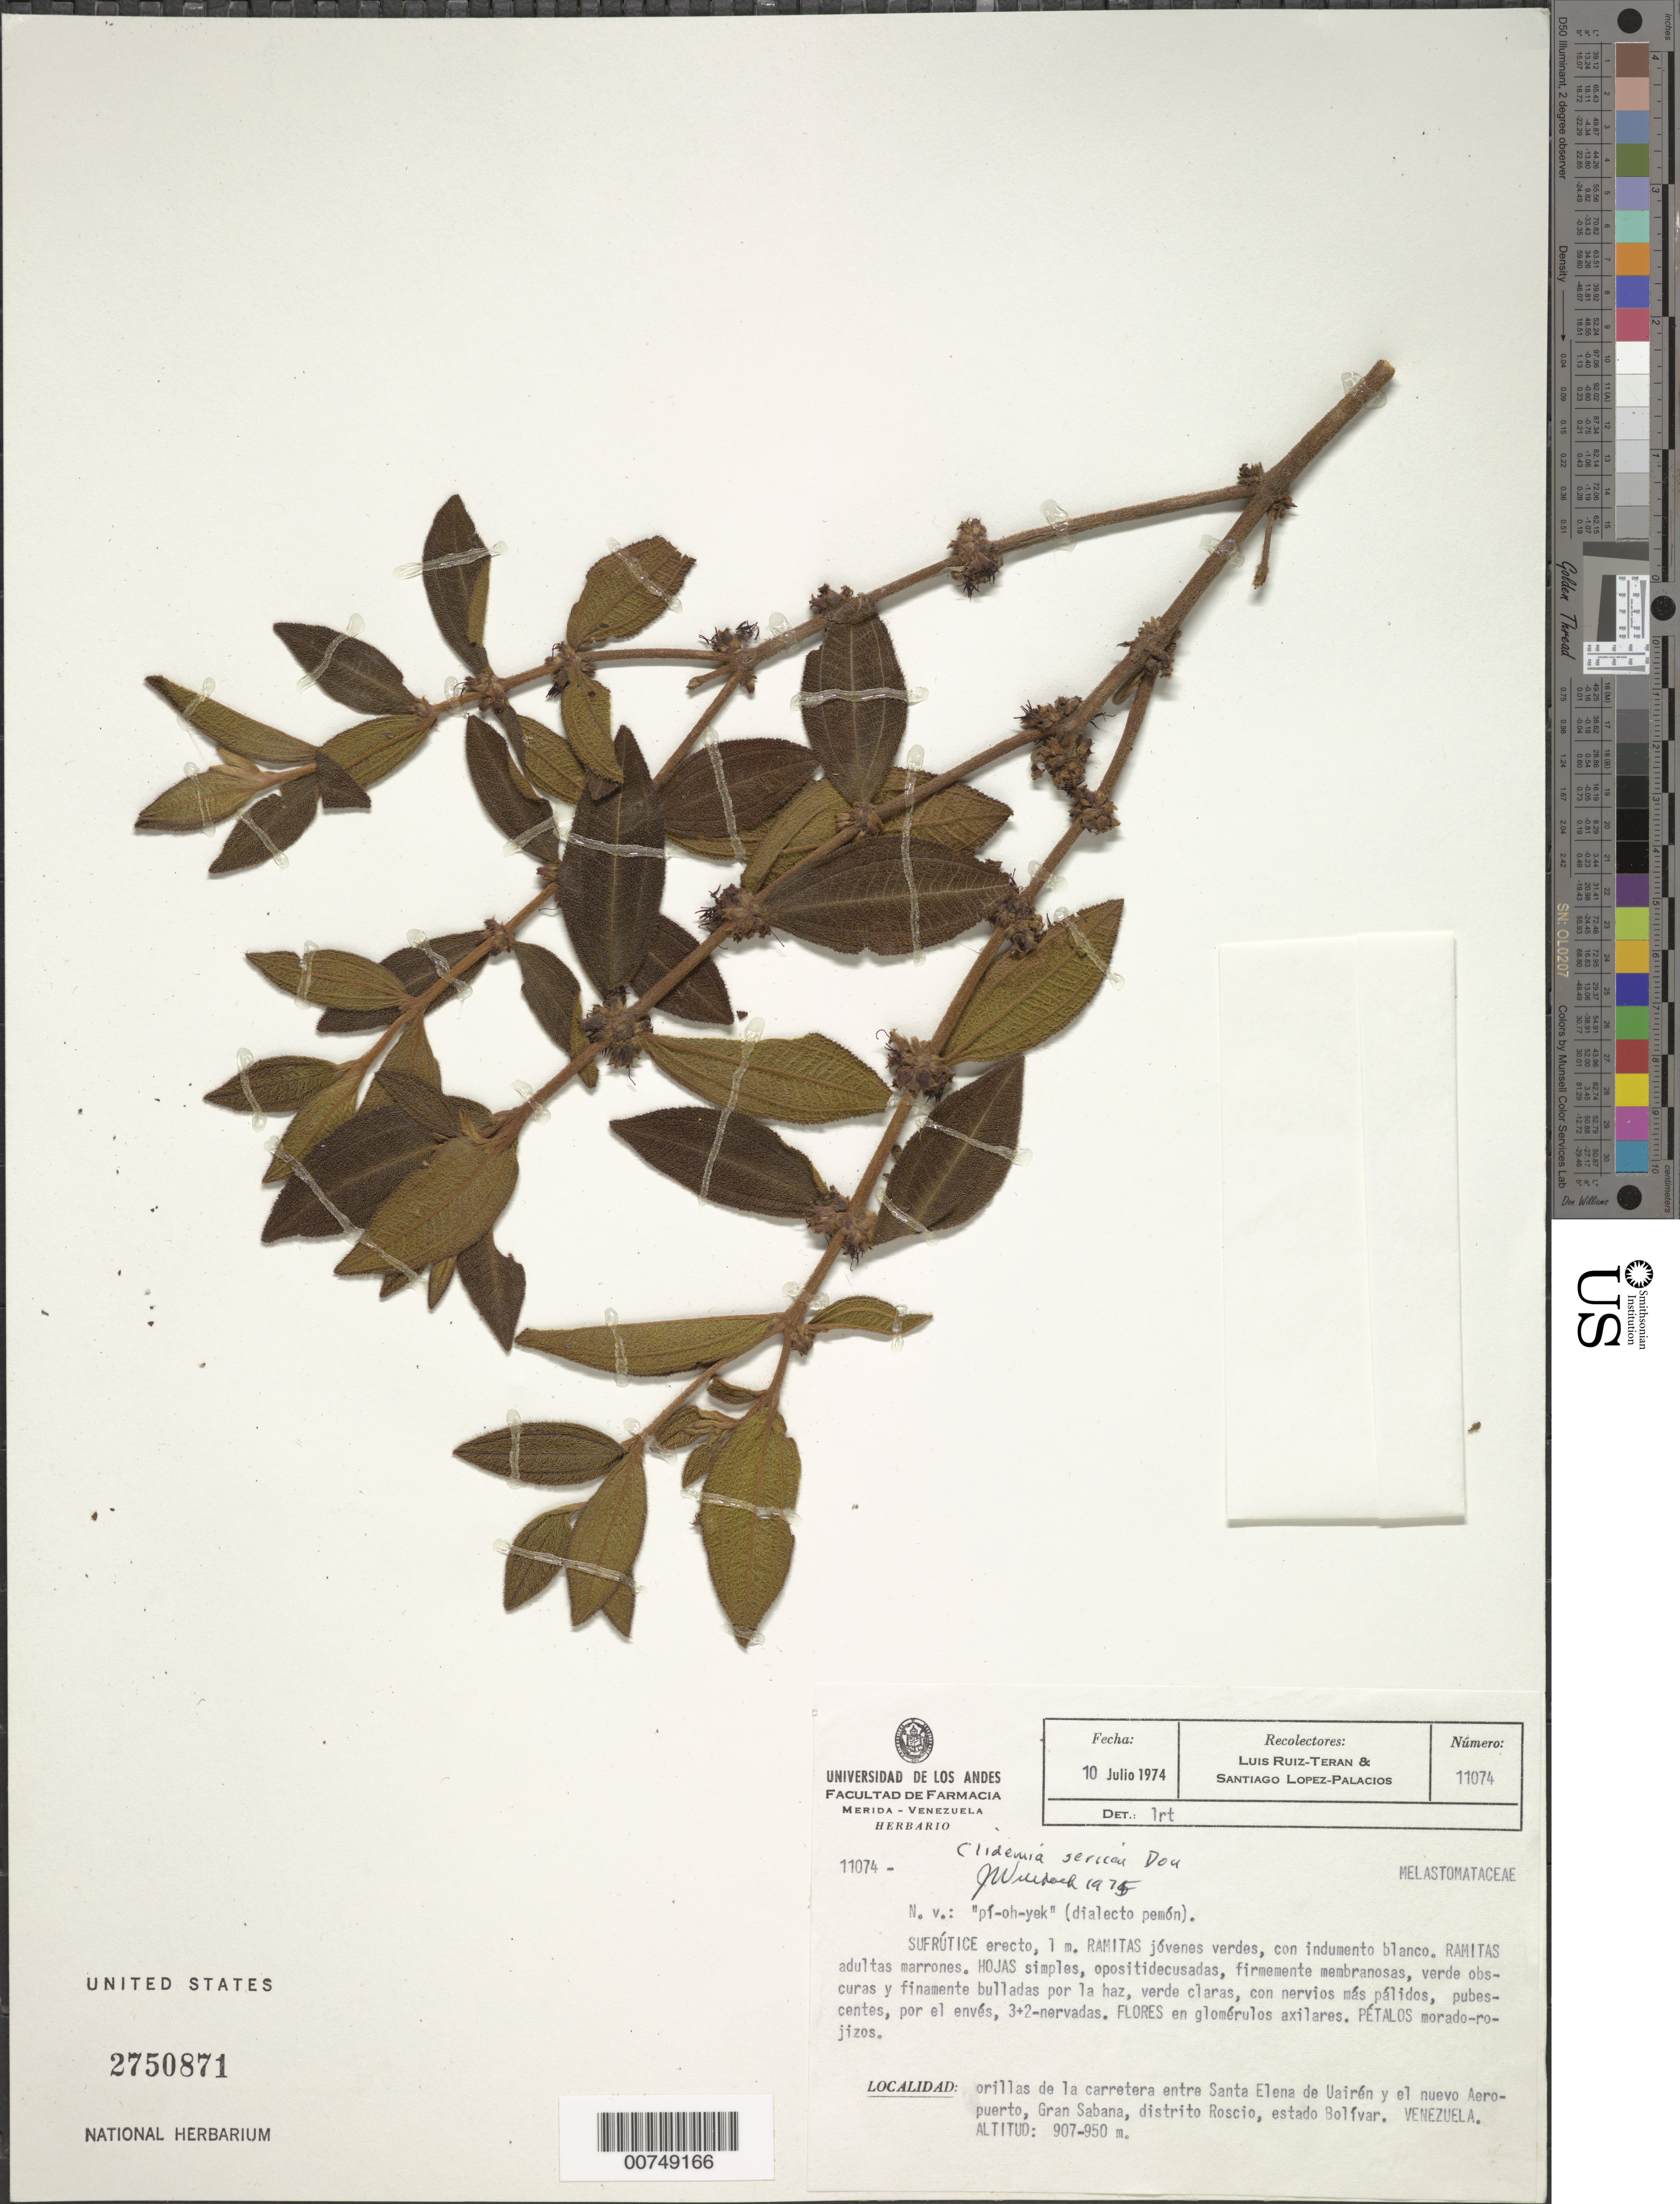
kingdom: Plantae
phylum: Tracheophyta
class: Magnoliopsida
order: Myrtales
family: Melastomataceae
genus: Clidemia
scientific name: Clidemia sericea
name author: D. Don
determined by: Wurdack, John J., (US), US (UNITED STATES)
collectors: L. E. Ruíz-Terán & S. López-Palacios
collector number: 11074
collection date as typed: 10-Jul-74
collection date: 1974-07-10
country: Venezuela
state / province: Bolívar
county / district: Roscio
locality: Gran Sabana, carretera entre Santa Elena de Uarien y el nuevo Aeropuerto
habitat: Orillas de la carretera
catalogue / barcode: US 2750871